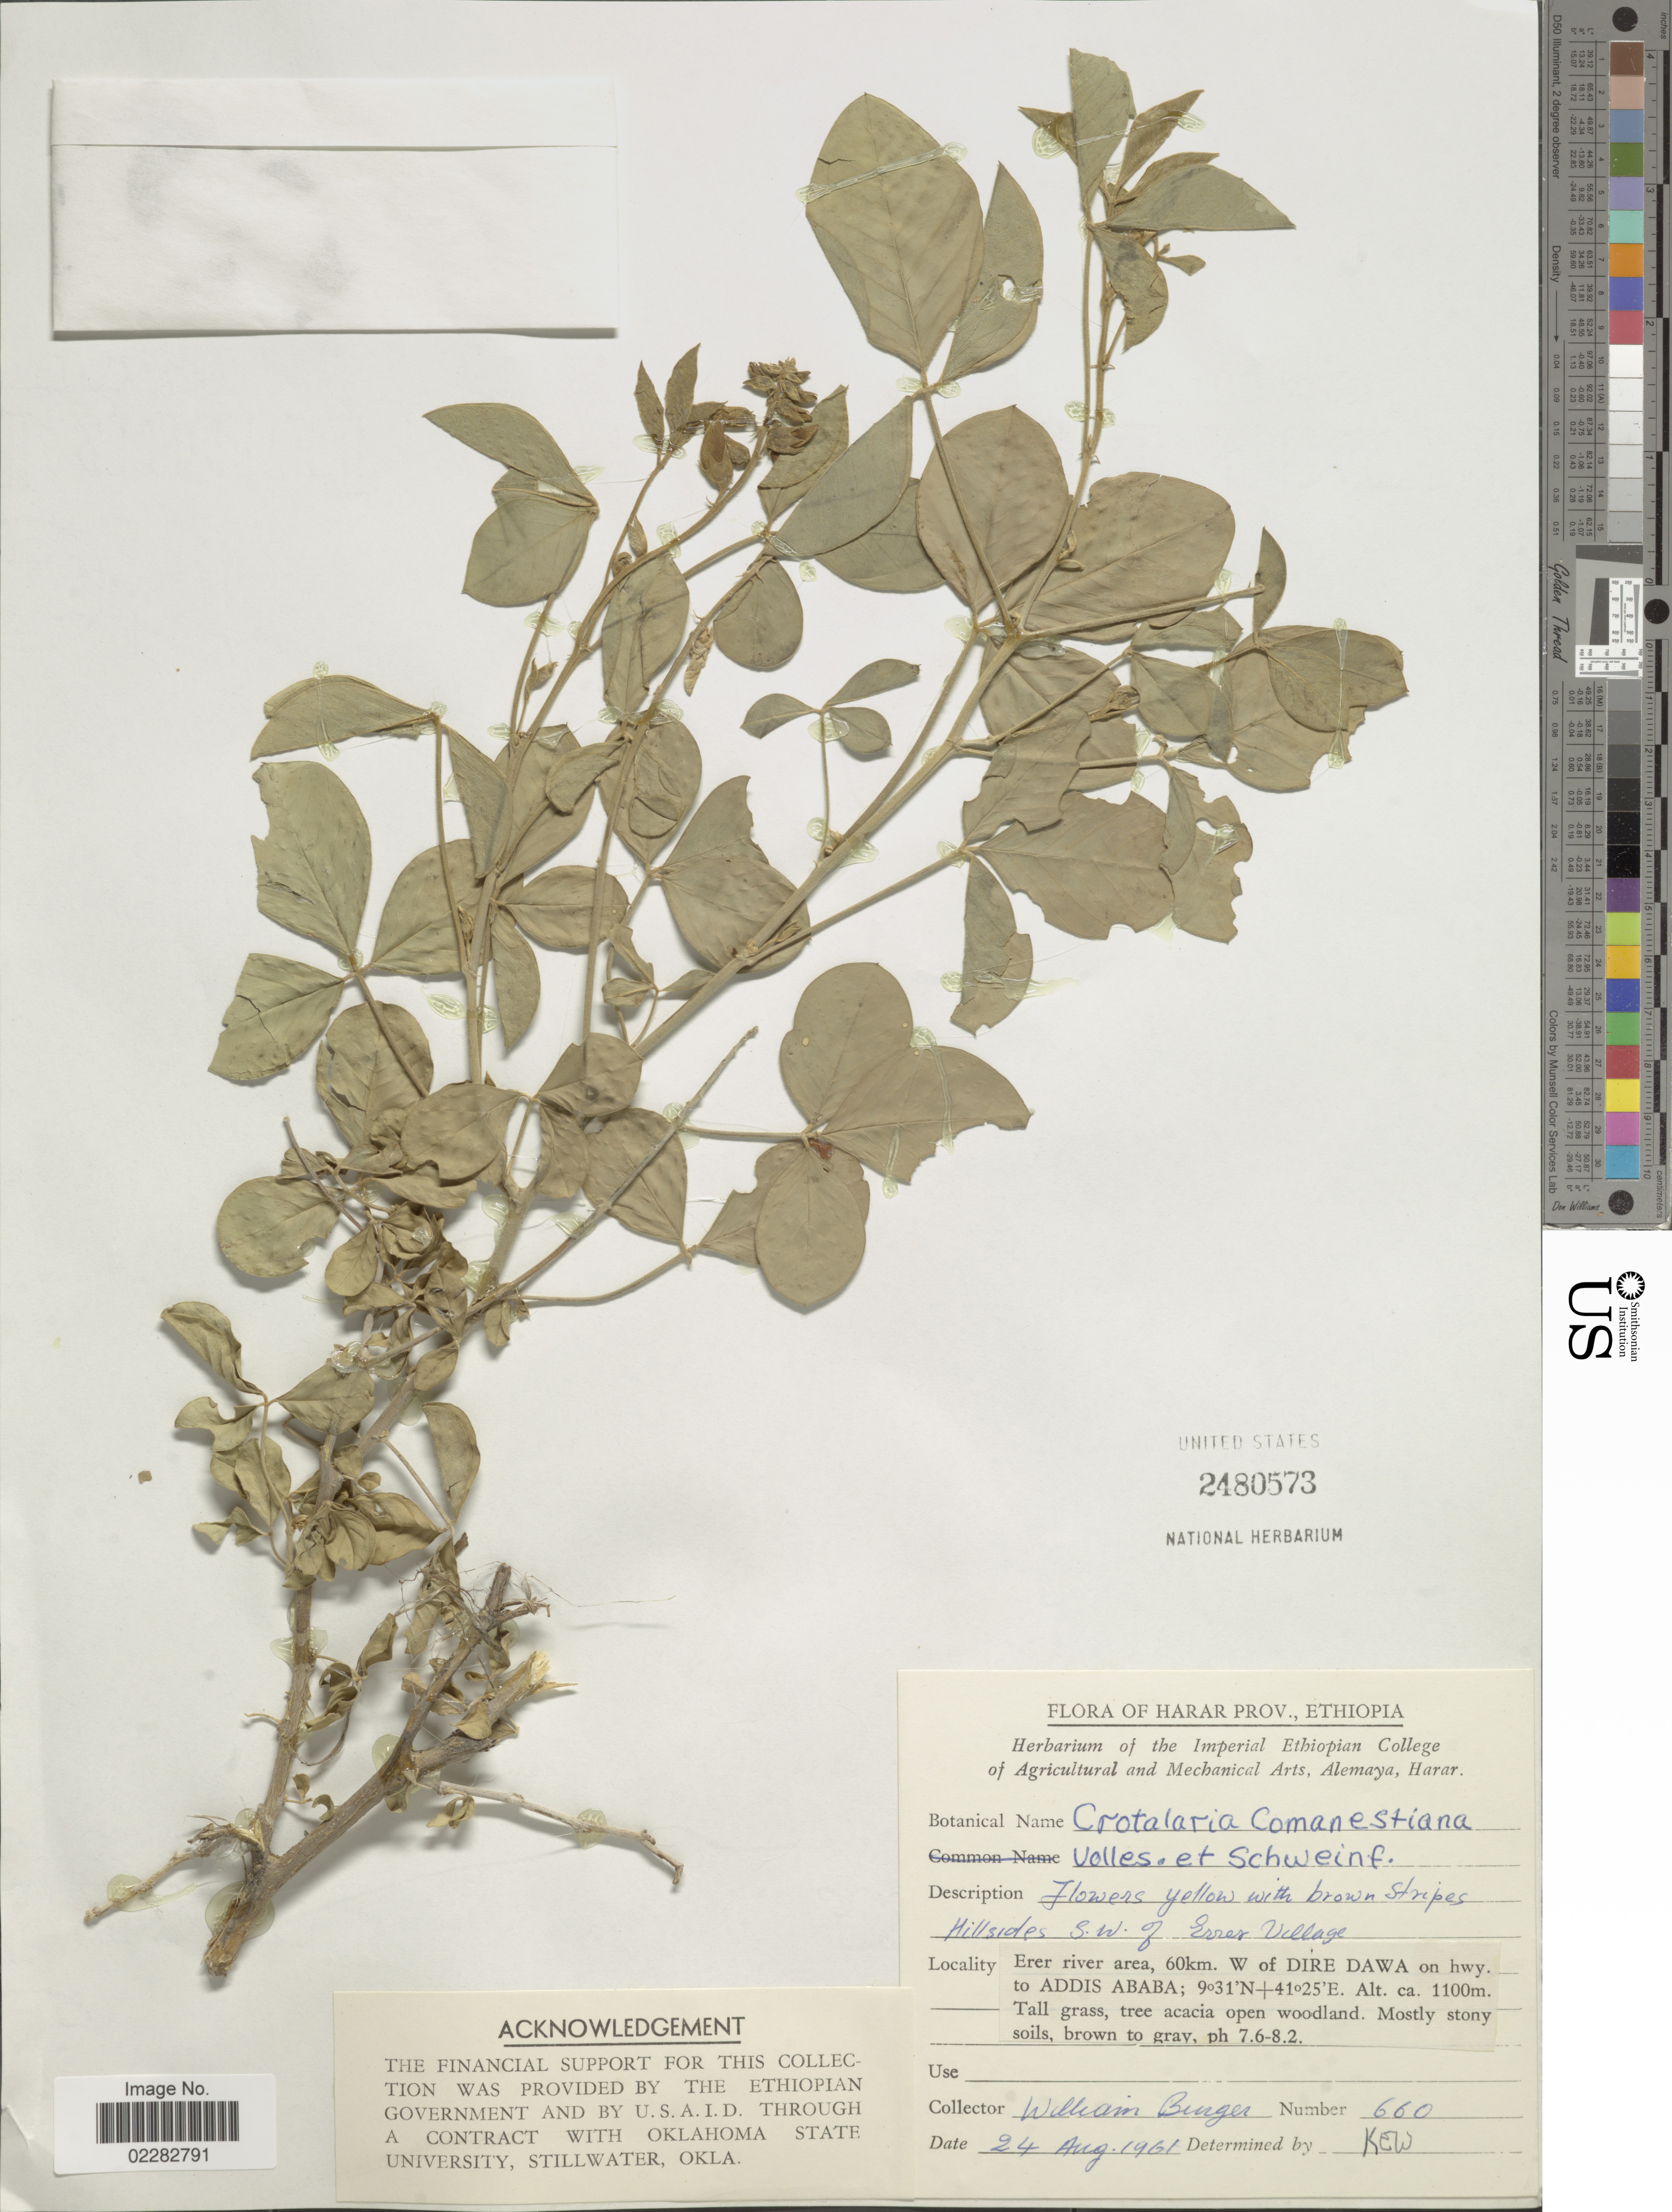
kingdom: Plantae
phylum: Tracheophyta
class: Magnoliopsida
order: Fabales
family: Fabaceae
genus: Crotalaria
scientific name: Crotalaria comanestiana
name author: Volkens & Schweinf.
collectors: W. Burger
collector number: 660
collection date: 1961-08-24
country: Ethiopia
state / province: Dire Dawa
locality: Harar Prov., Erer river area, 60 km. W of Dire Dawa on hwy. to Addis Ababa, hillsides S.W. of Errer Village.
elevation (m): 1100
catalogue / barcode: US 2480573